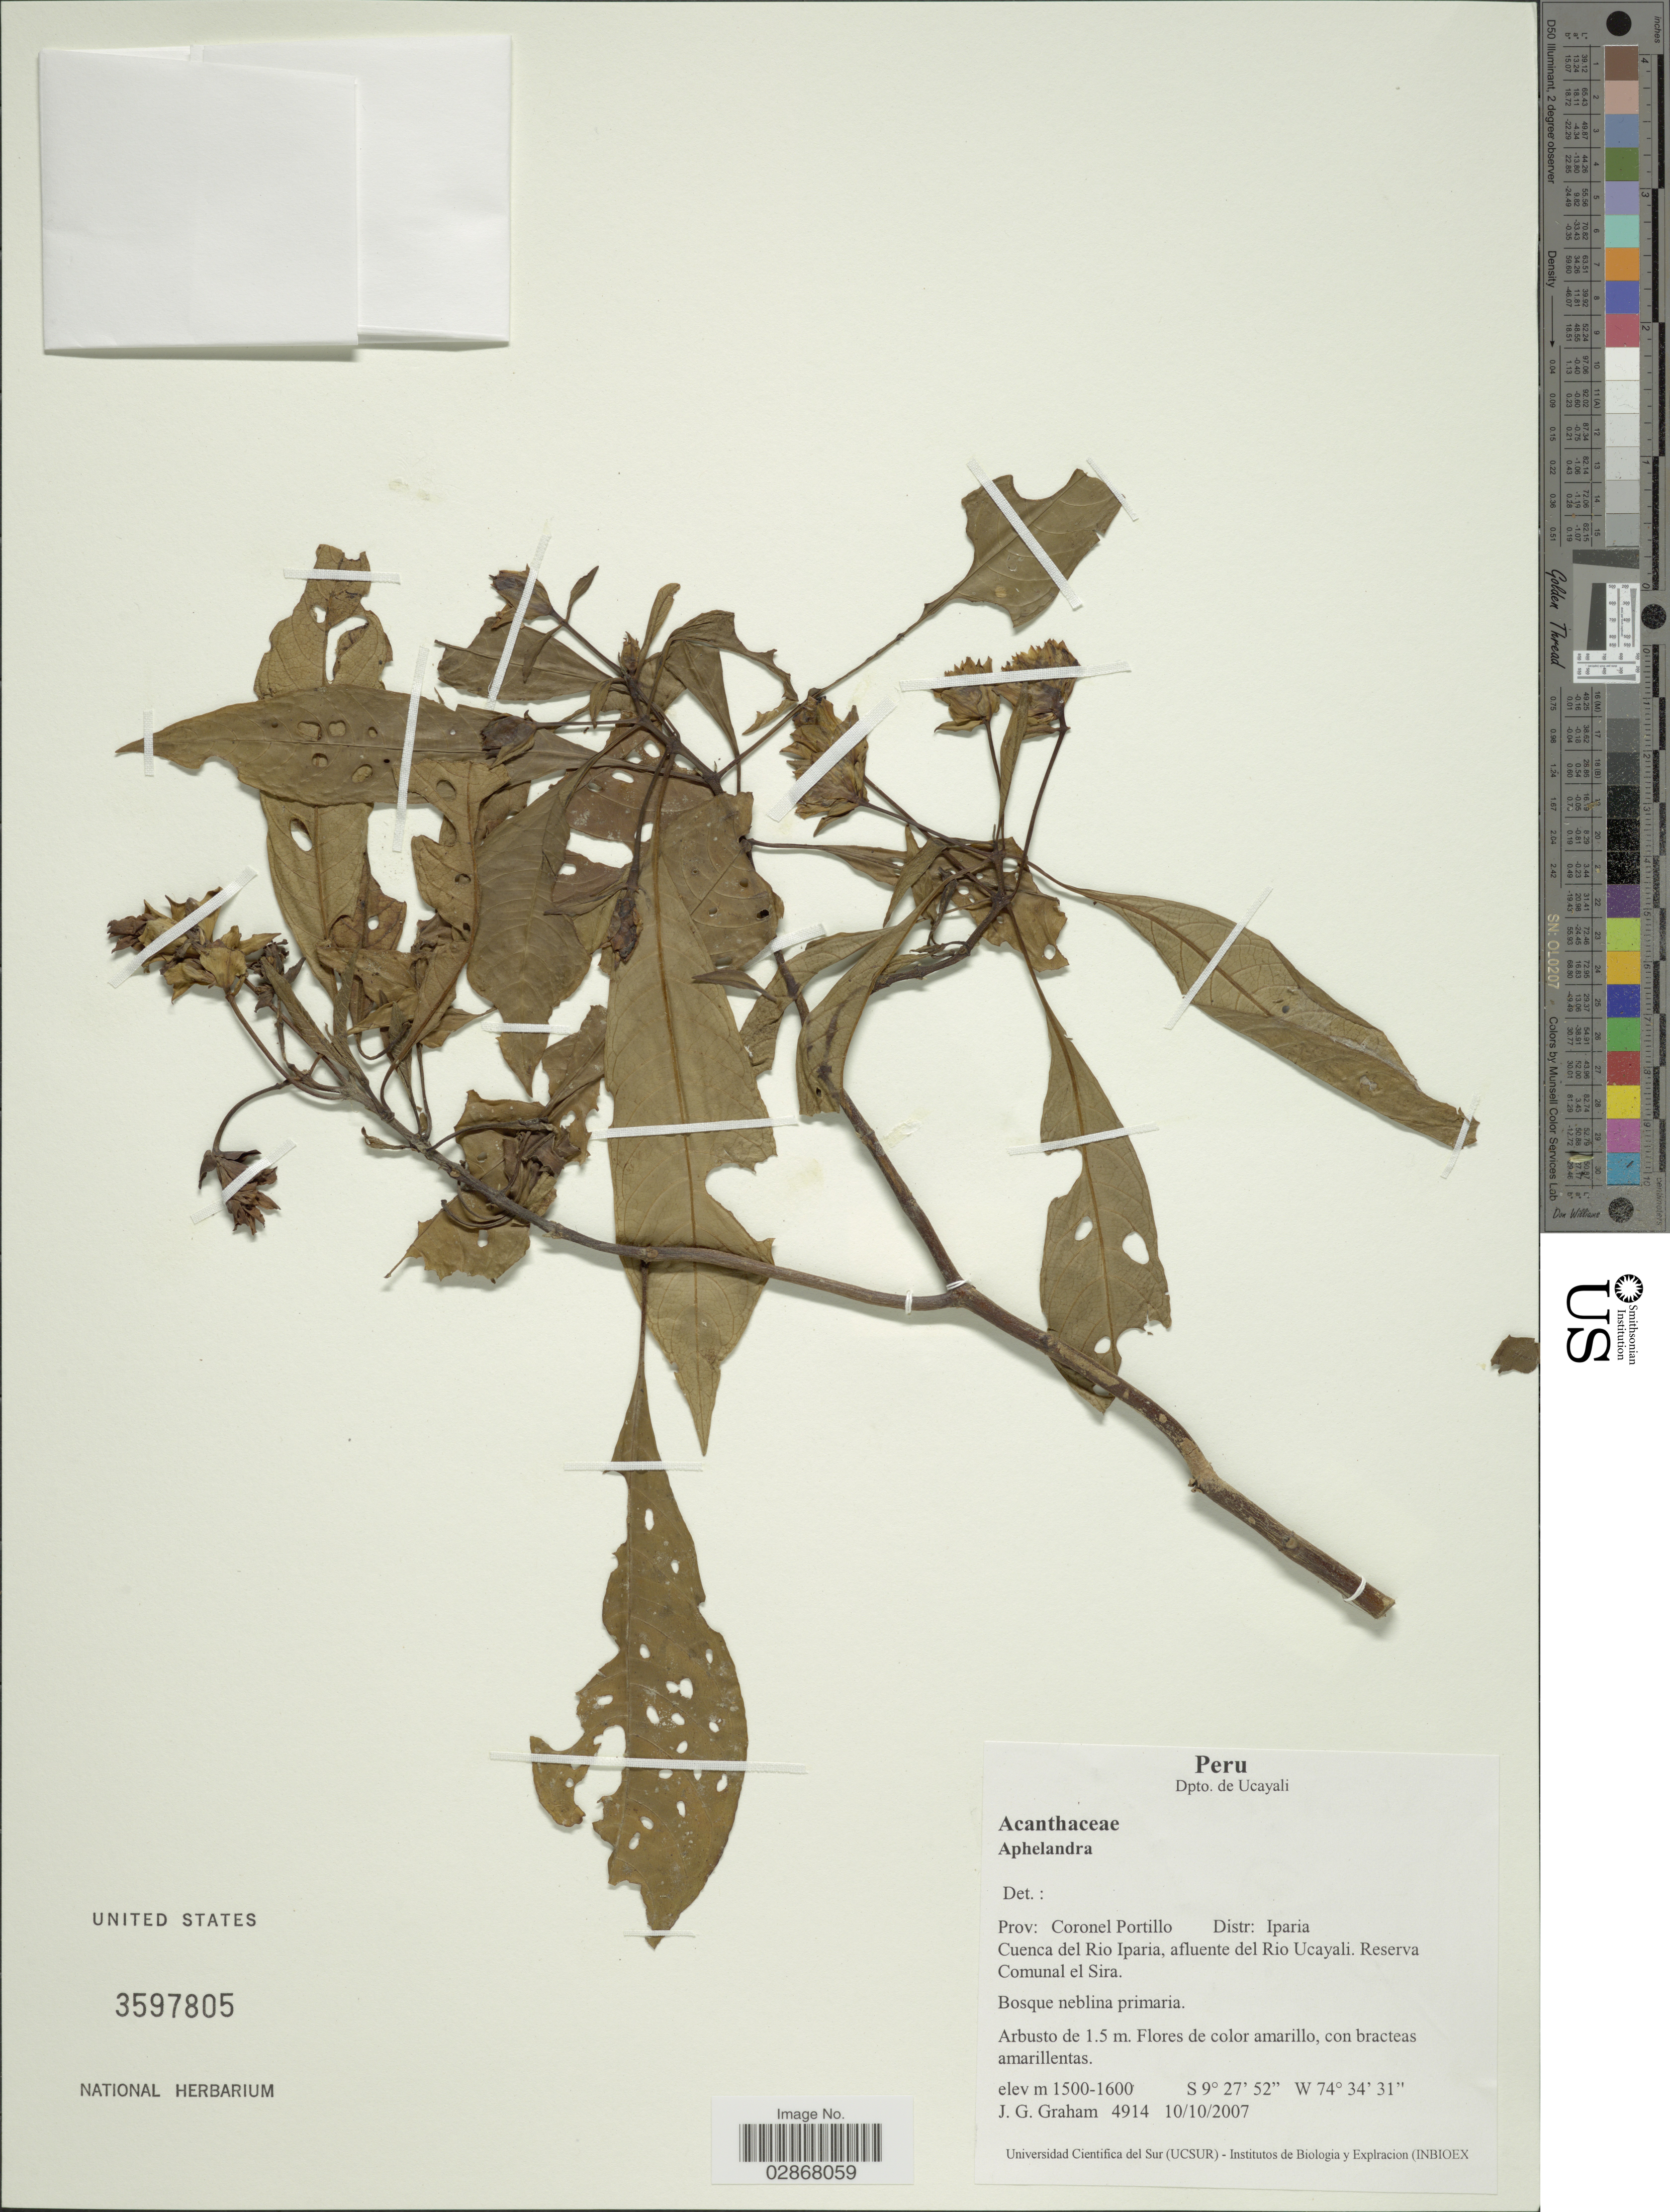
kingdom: Plantae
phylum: Tracheophyta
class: Magnoliopsida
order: Lamiales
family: Acanthaceae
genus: Aphelandra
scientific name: Aphelandra sp.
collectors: J. Graham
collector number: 4914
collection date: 2007-10-10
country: Peru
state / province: Ucayali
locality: Dpto. de Ucayali. Prov: Coronel Portillo. Distr: Iparia. Cuenca del Rio Iparia, afluente del Rio Ucayali. Reserva Comunal el Sira.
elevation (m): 1500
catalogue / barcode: US 3597805